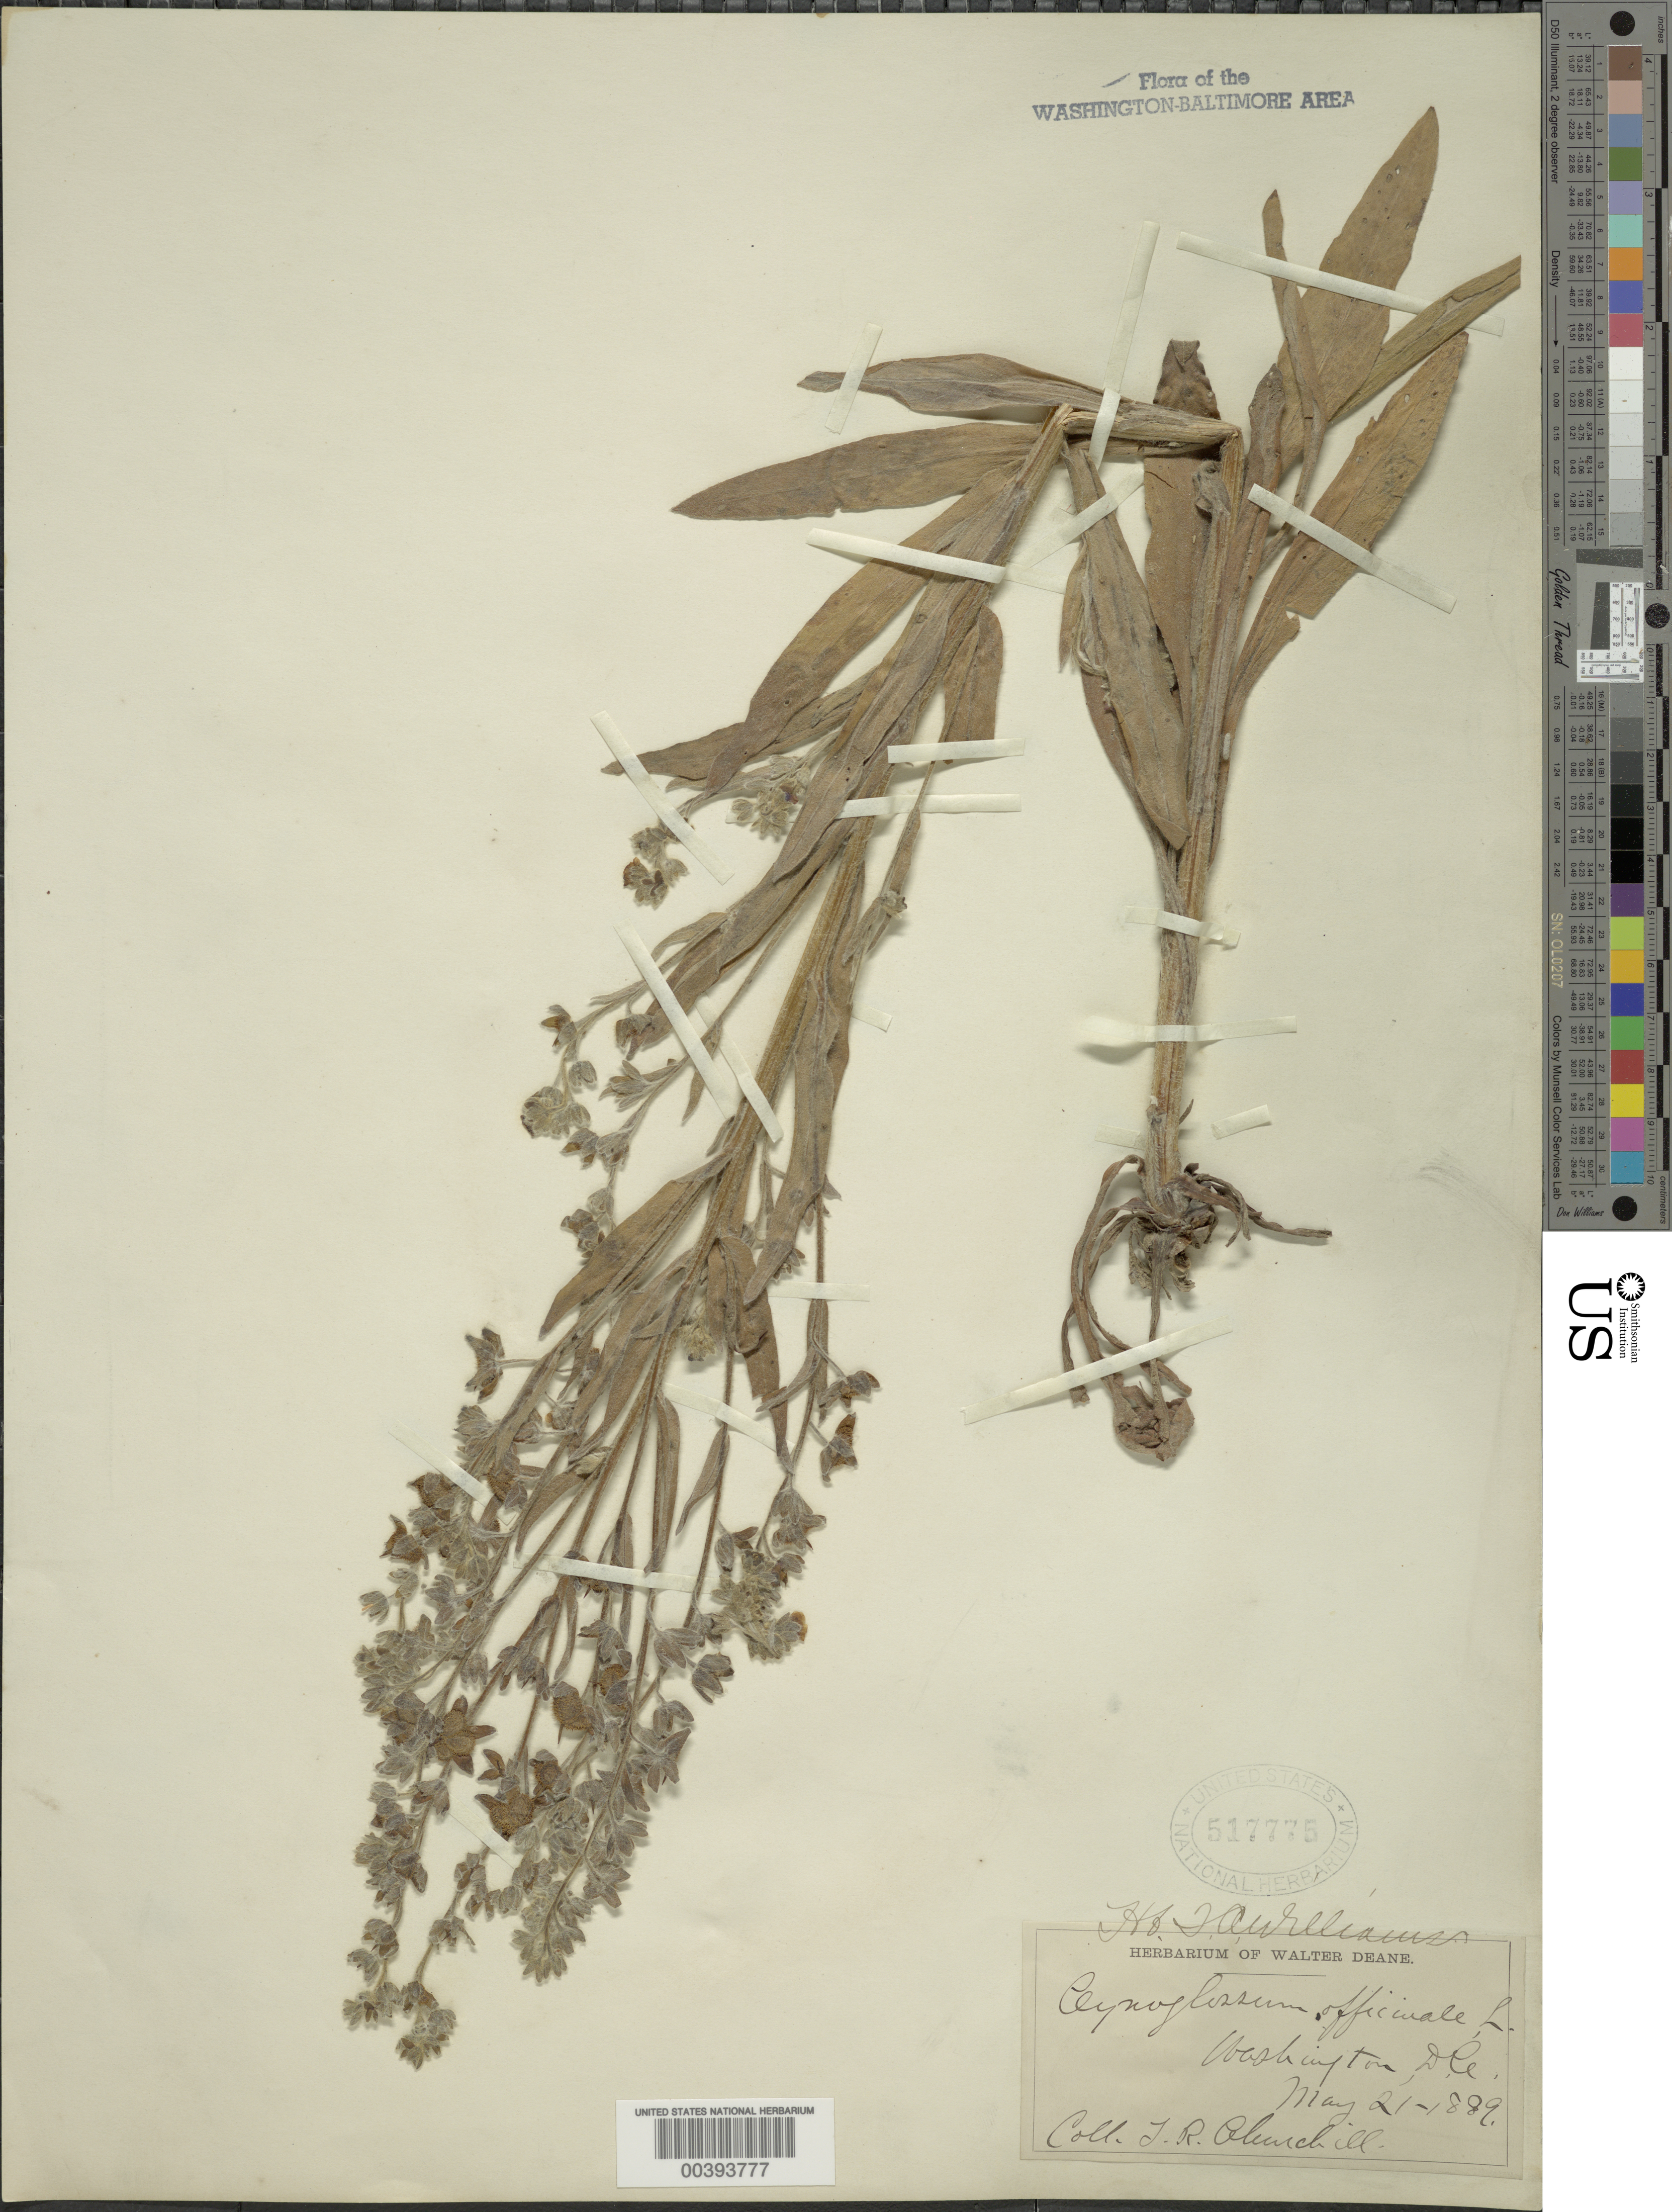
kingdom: Plantae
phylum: Tracheophyta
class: Magnoliopsida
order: Boraginales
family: Boraginaceae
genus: Cynoglossum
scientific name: Cynoglossum officinale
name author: L.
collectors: J. R. Churchill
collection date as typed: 21 May 1889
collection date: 1889-05-21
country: United States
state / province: District of Columbia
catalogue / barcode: US 517775